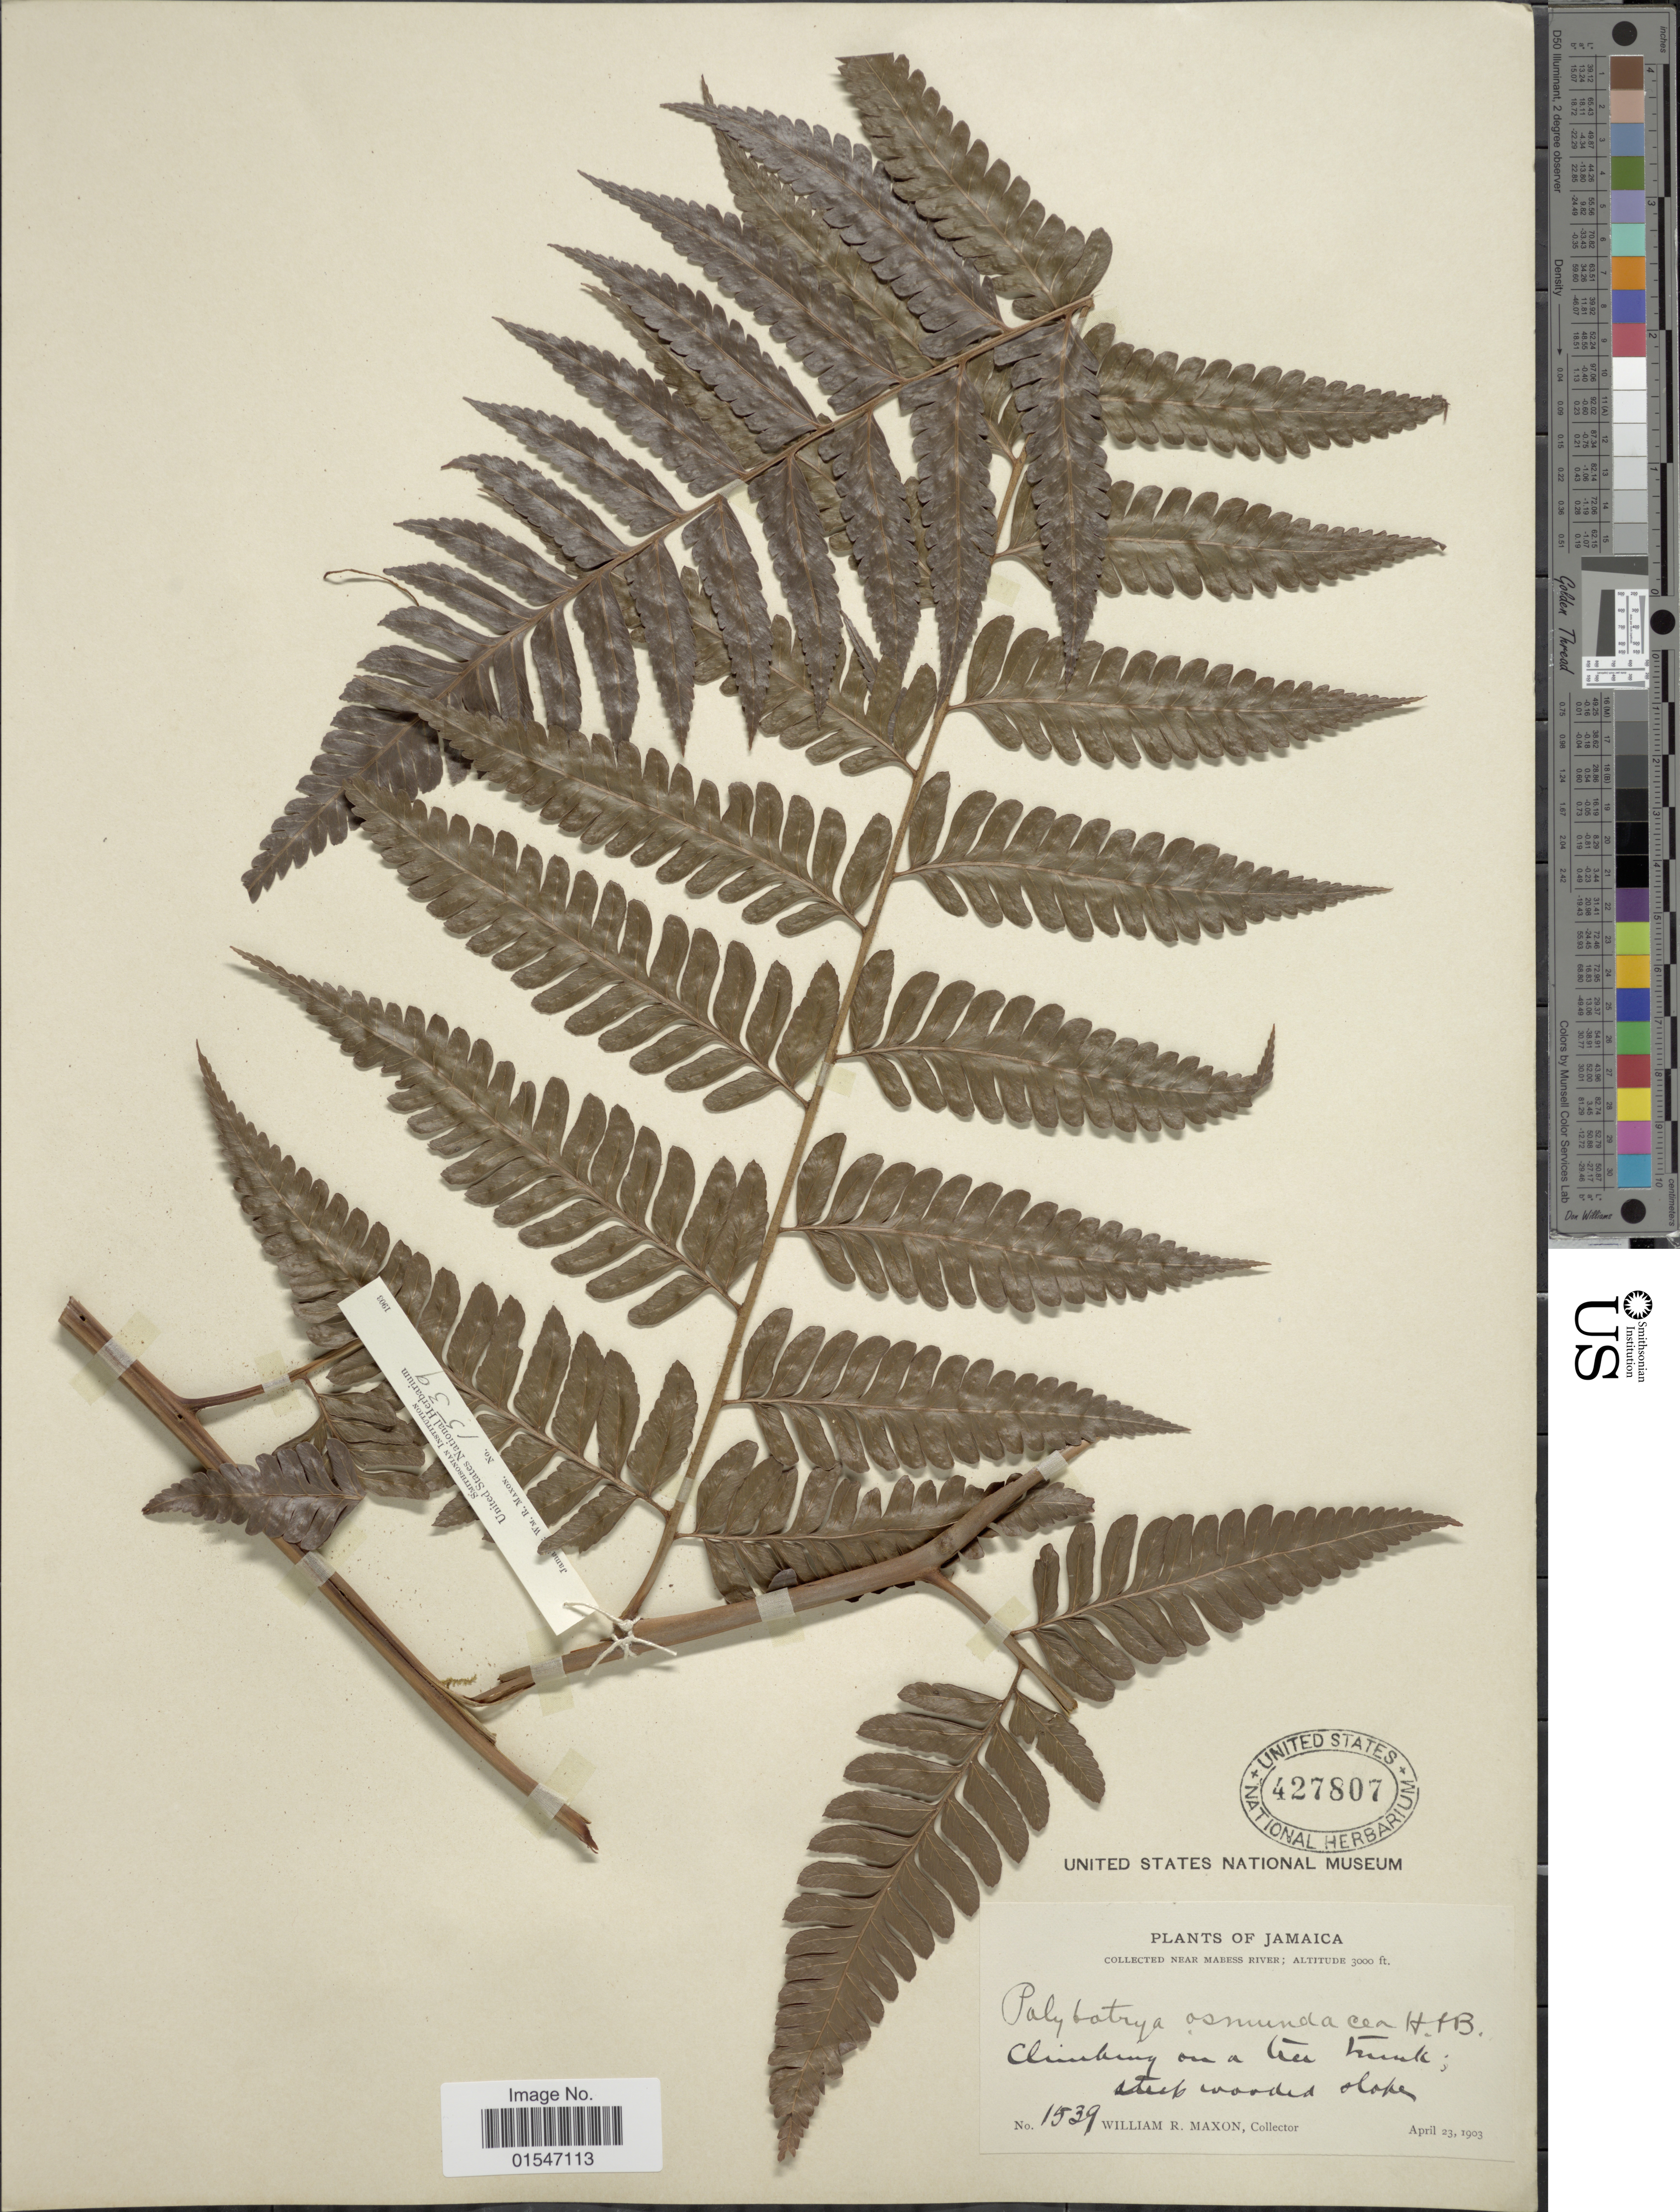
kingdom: Plantae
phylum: Tracheophyta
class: Polypodiopsida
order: Polypodiales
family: Dryopteridaceae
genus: Polybotrya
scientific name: Polybotrya osmundacea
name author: Humb. & Bonpl. ex Willd.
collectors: W. R. Maxon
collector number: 1539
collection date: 1903-04-23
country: Jamaica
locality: Jamaica, Near Mabess River.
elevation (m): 914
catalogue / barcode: US 427807